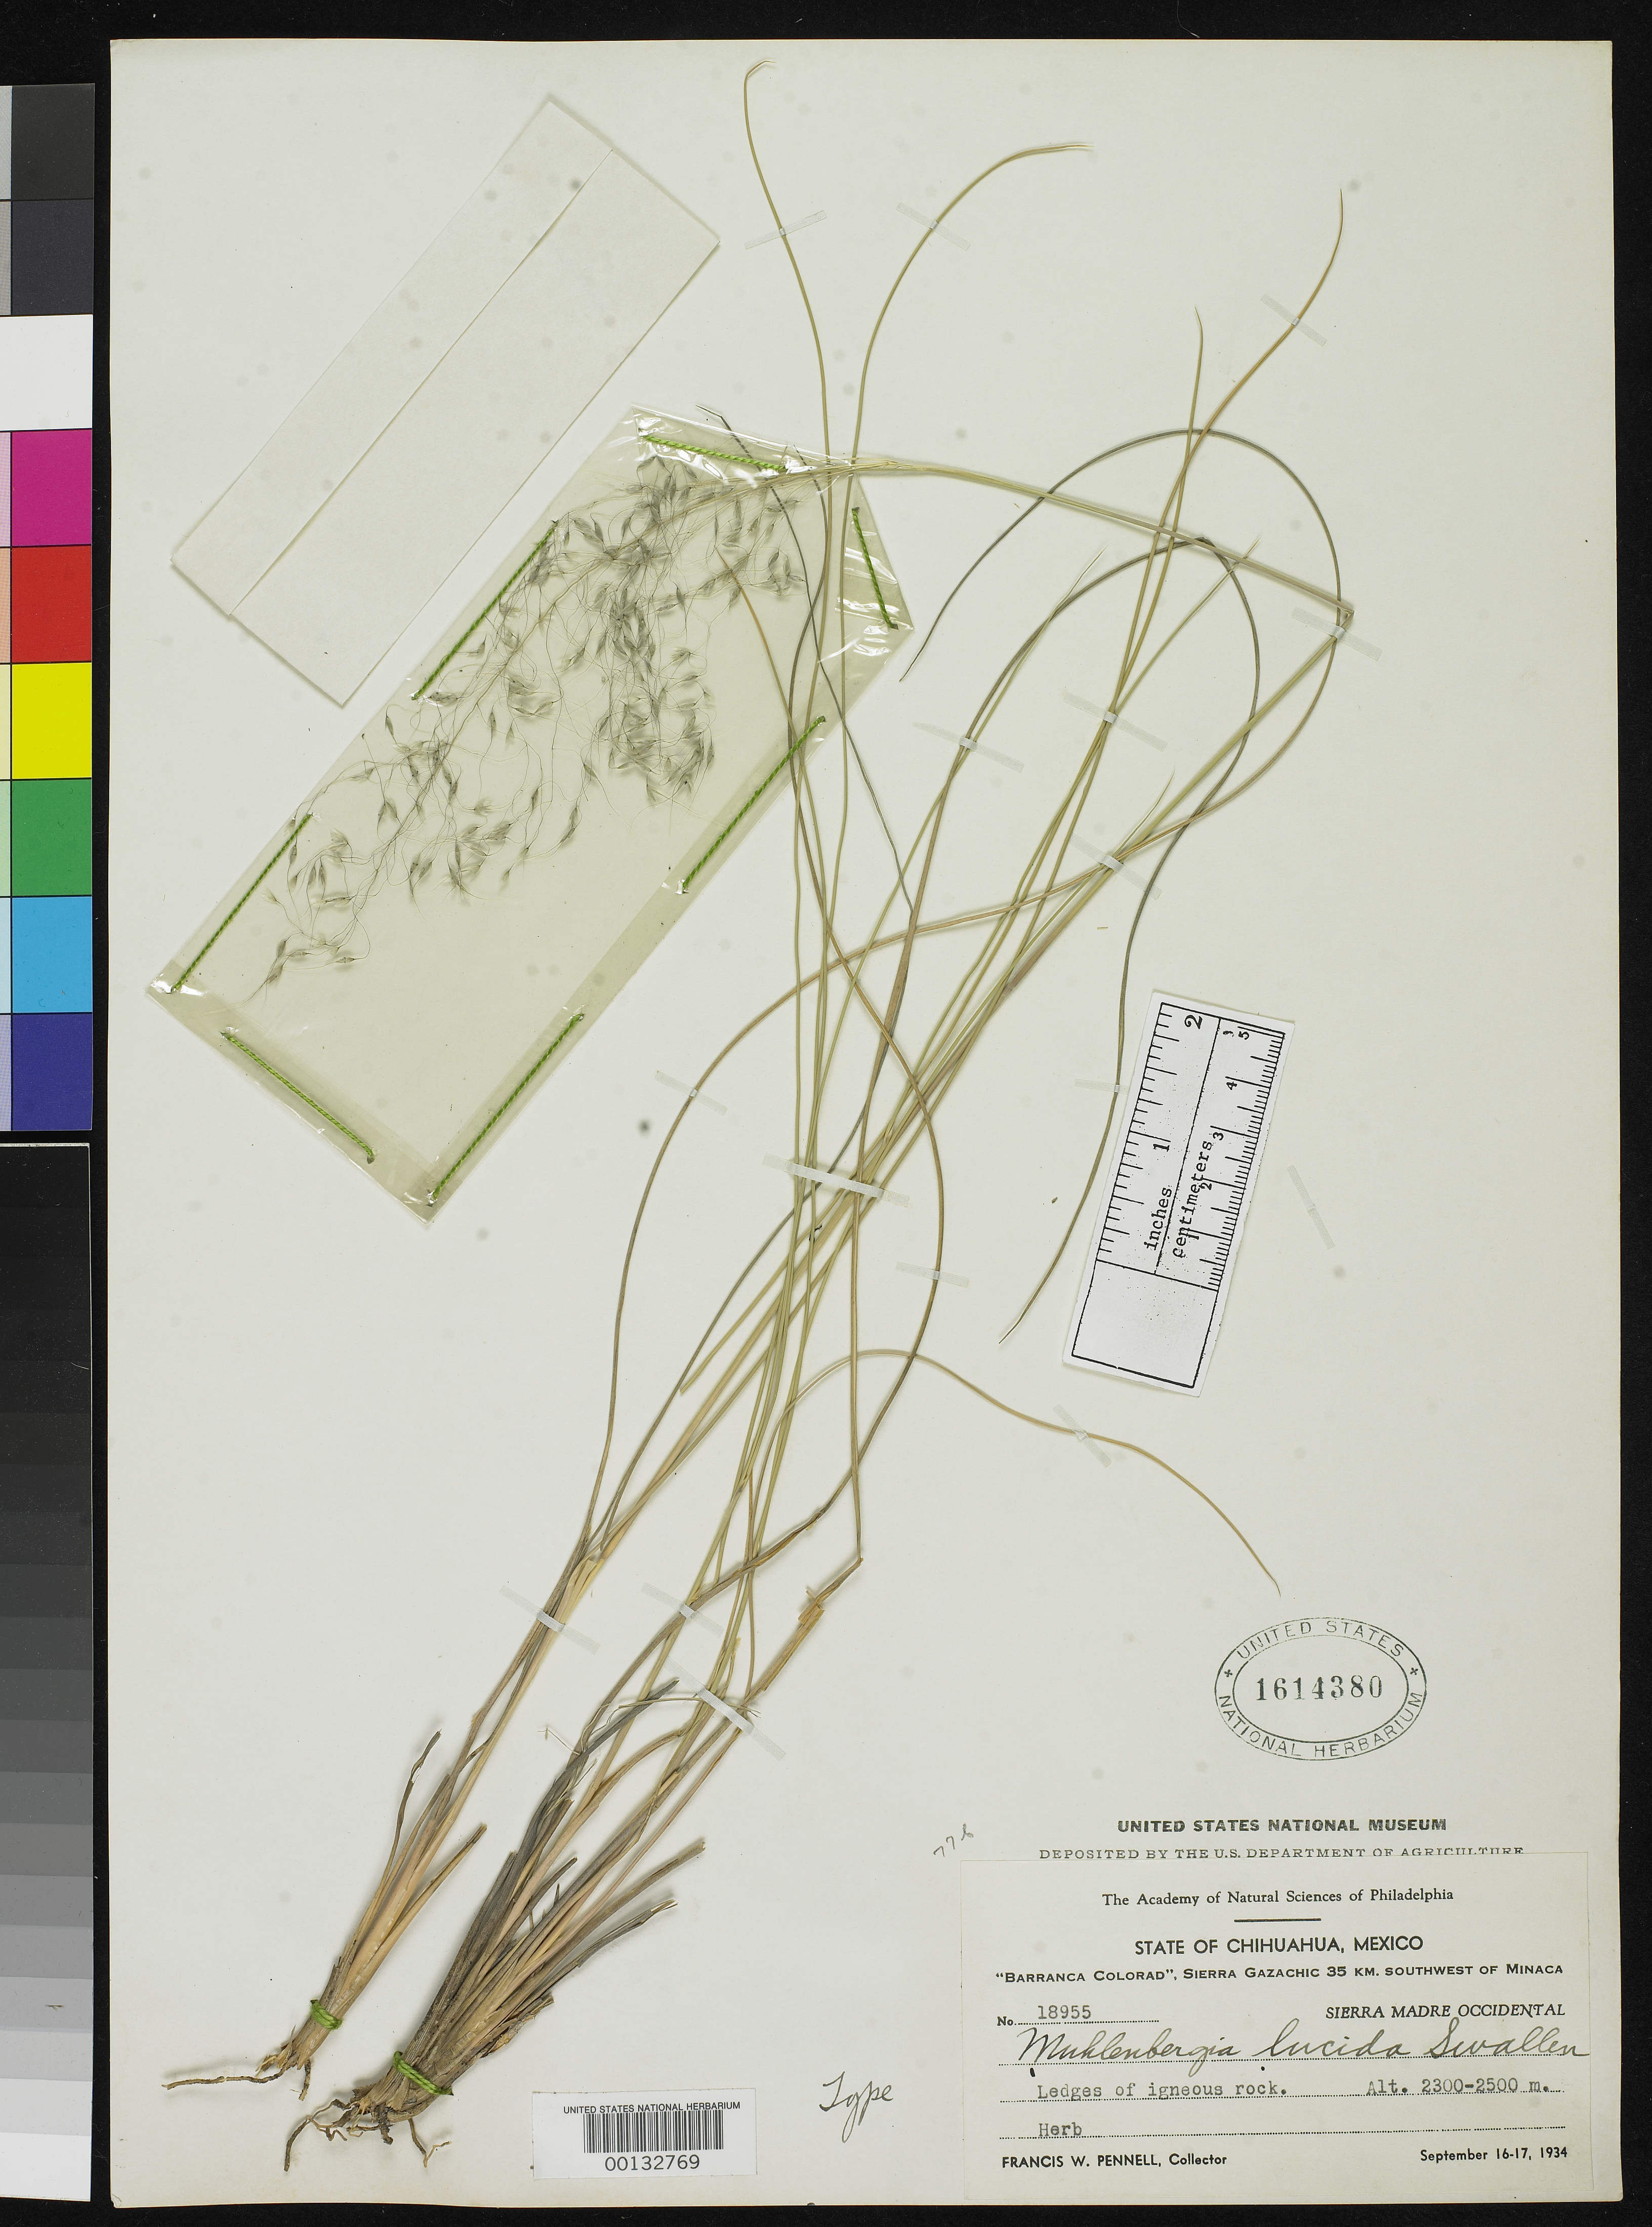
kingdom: Plantae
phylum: Tracheophyta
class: Liliopsida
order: Poales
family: Poaceae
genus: Muhlenbergia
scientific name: Muhlenbergia lucida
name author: Swallen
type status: Holotype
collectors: F. W. Pennell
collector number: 18955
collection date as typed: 16 Sep 1934 to 17 Sep 1934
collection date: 1934-09-16/1934-09-17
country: Mexico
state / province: Chihuahua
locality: "Barranca Colorado," Sierra Gazachic, 35 km SW of Minaca.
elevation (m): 2300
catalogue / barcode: US 1614380